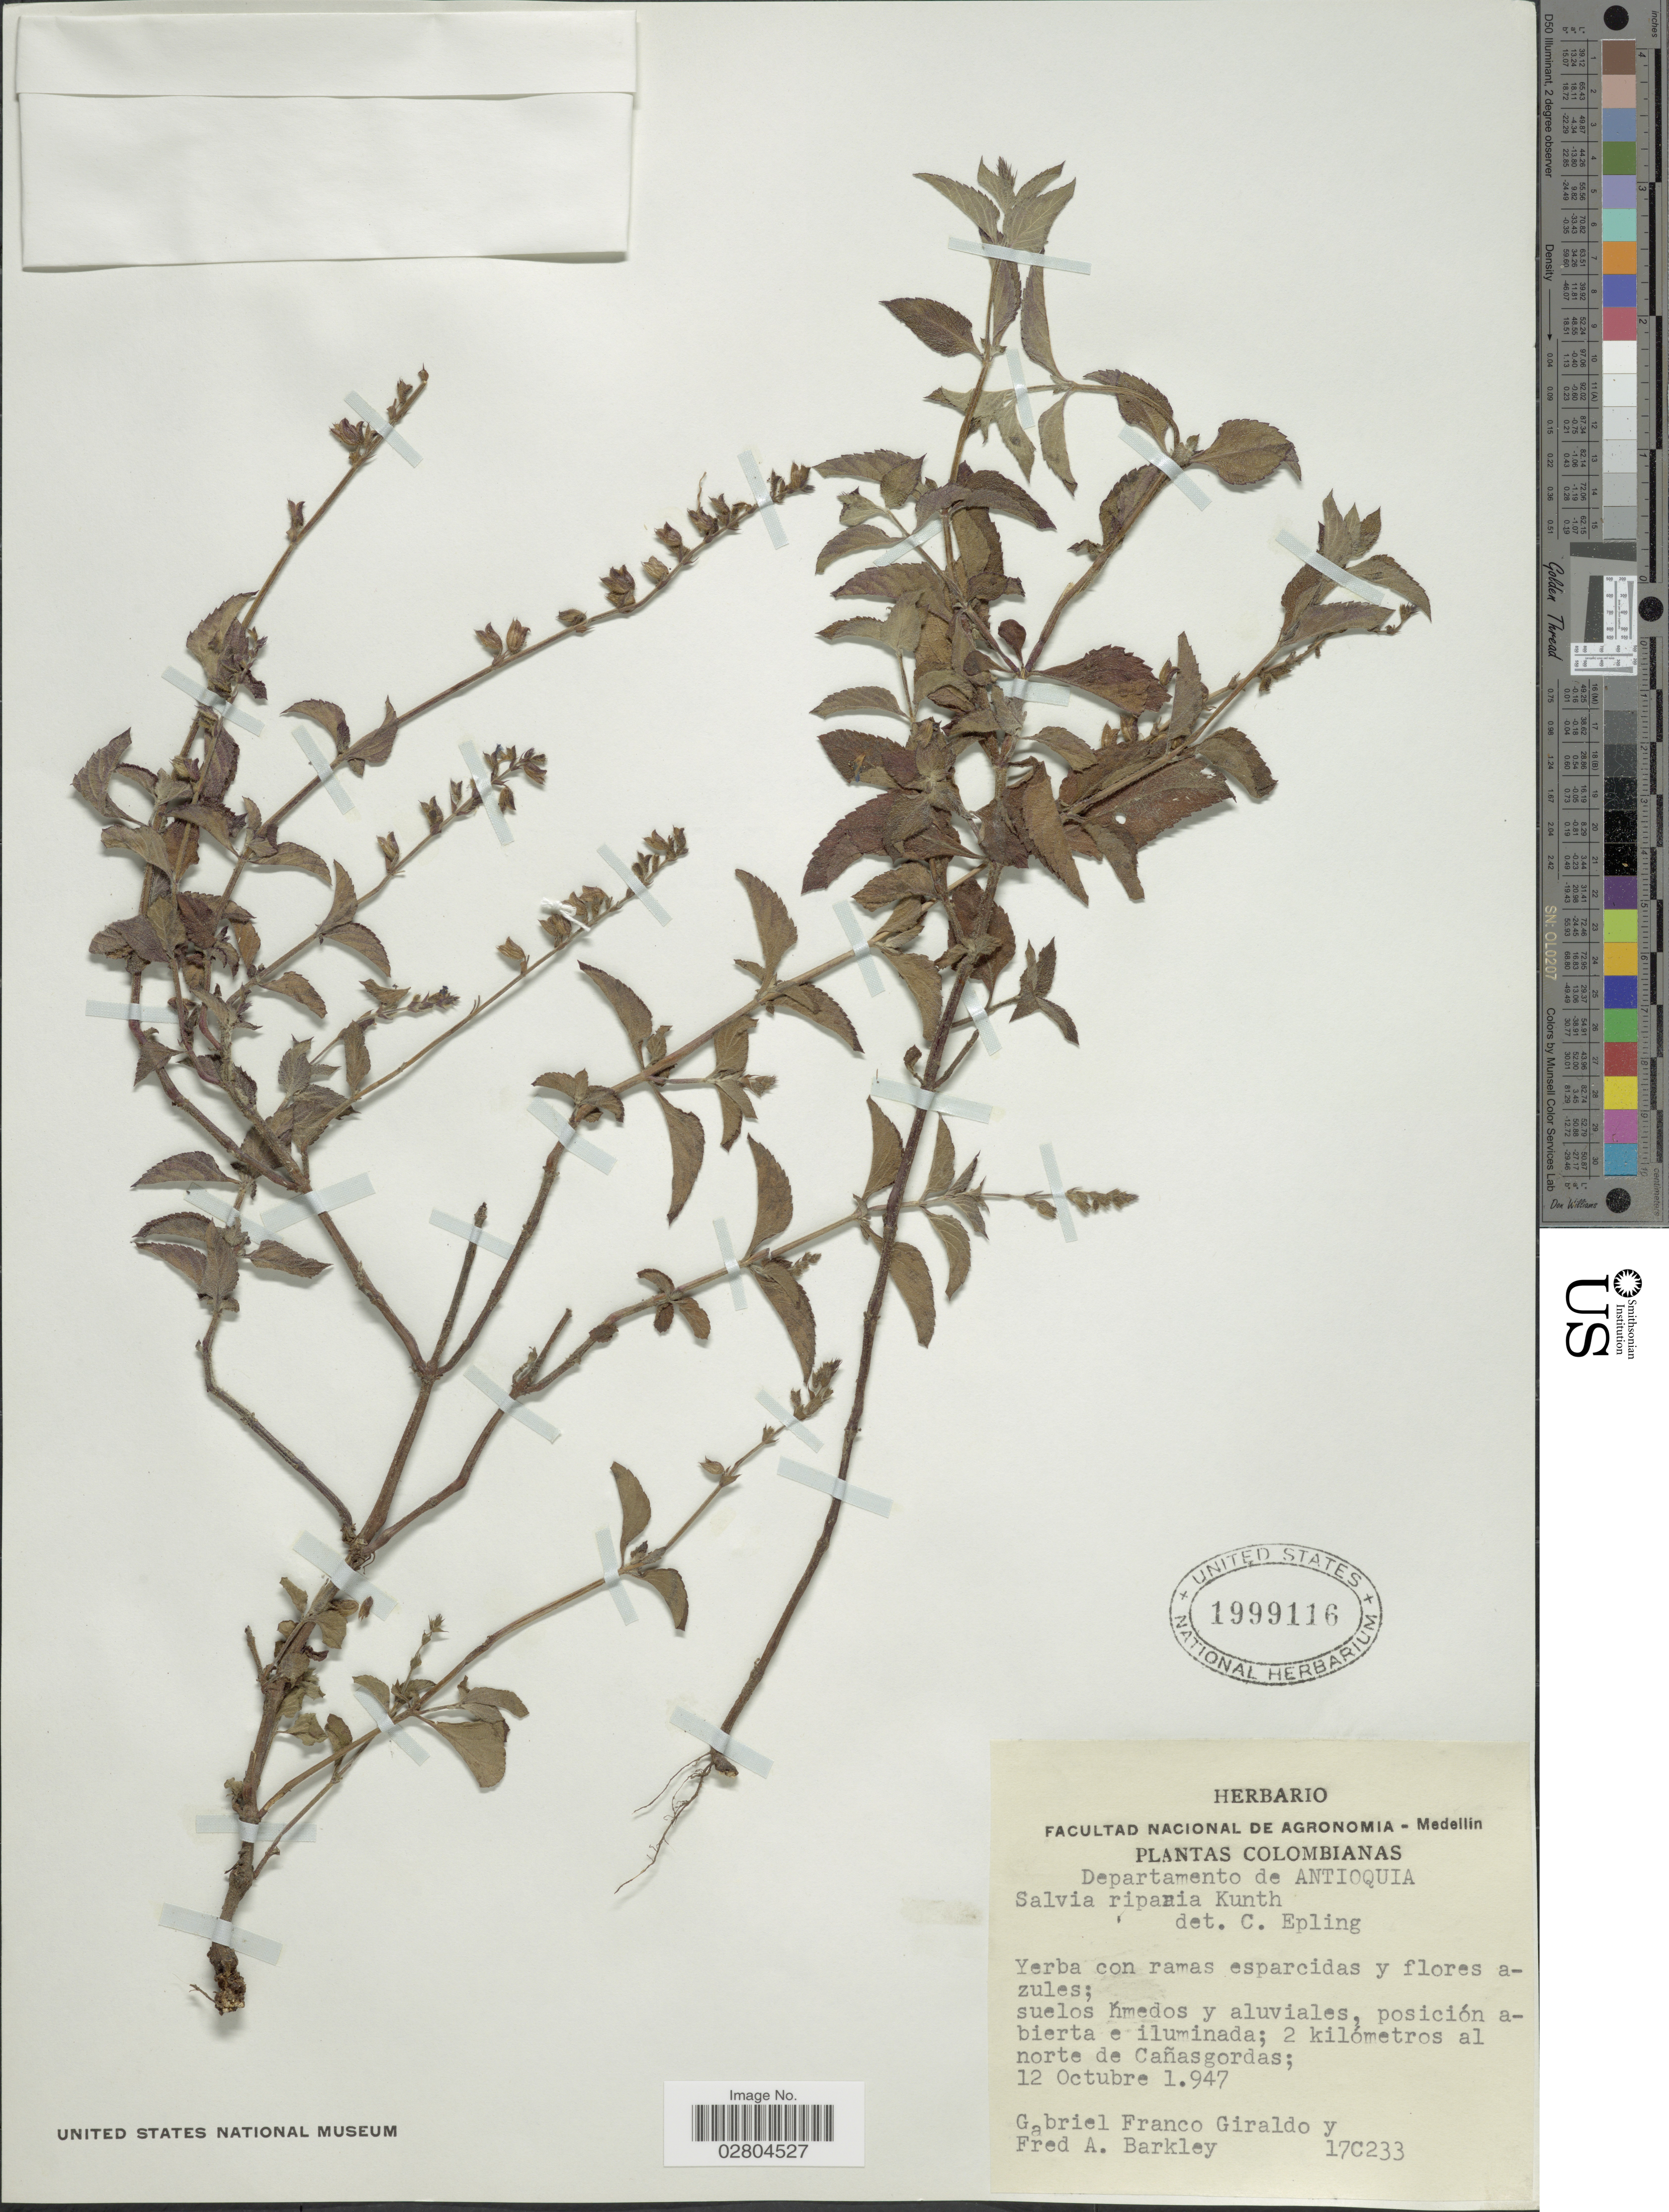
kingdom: Plantae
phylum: Tracheophyta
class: Magnoliopsida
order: Lamiales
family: Lamiaceae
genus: Salvia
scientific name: Salvia misella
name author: Kunth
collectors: G. Giraldo & F. A. Barkley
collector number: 17C233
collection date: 1947-10-12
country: Colombia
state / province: Antioquia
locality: Colombianas. Departamento de Antioquia. 2 kilometros al norte de Cañasgordas.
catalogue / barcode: US 1999116